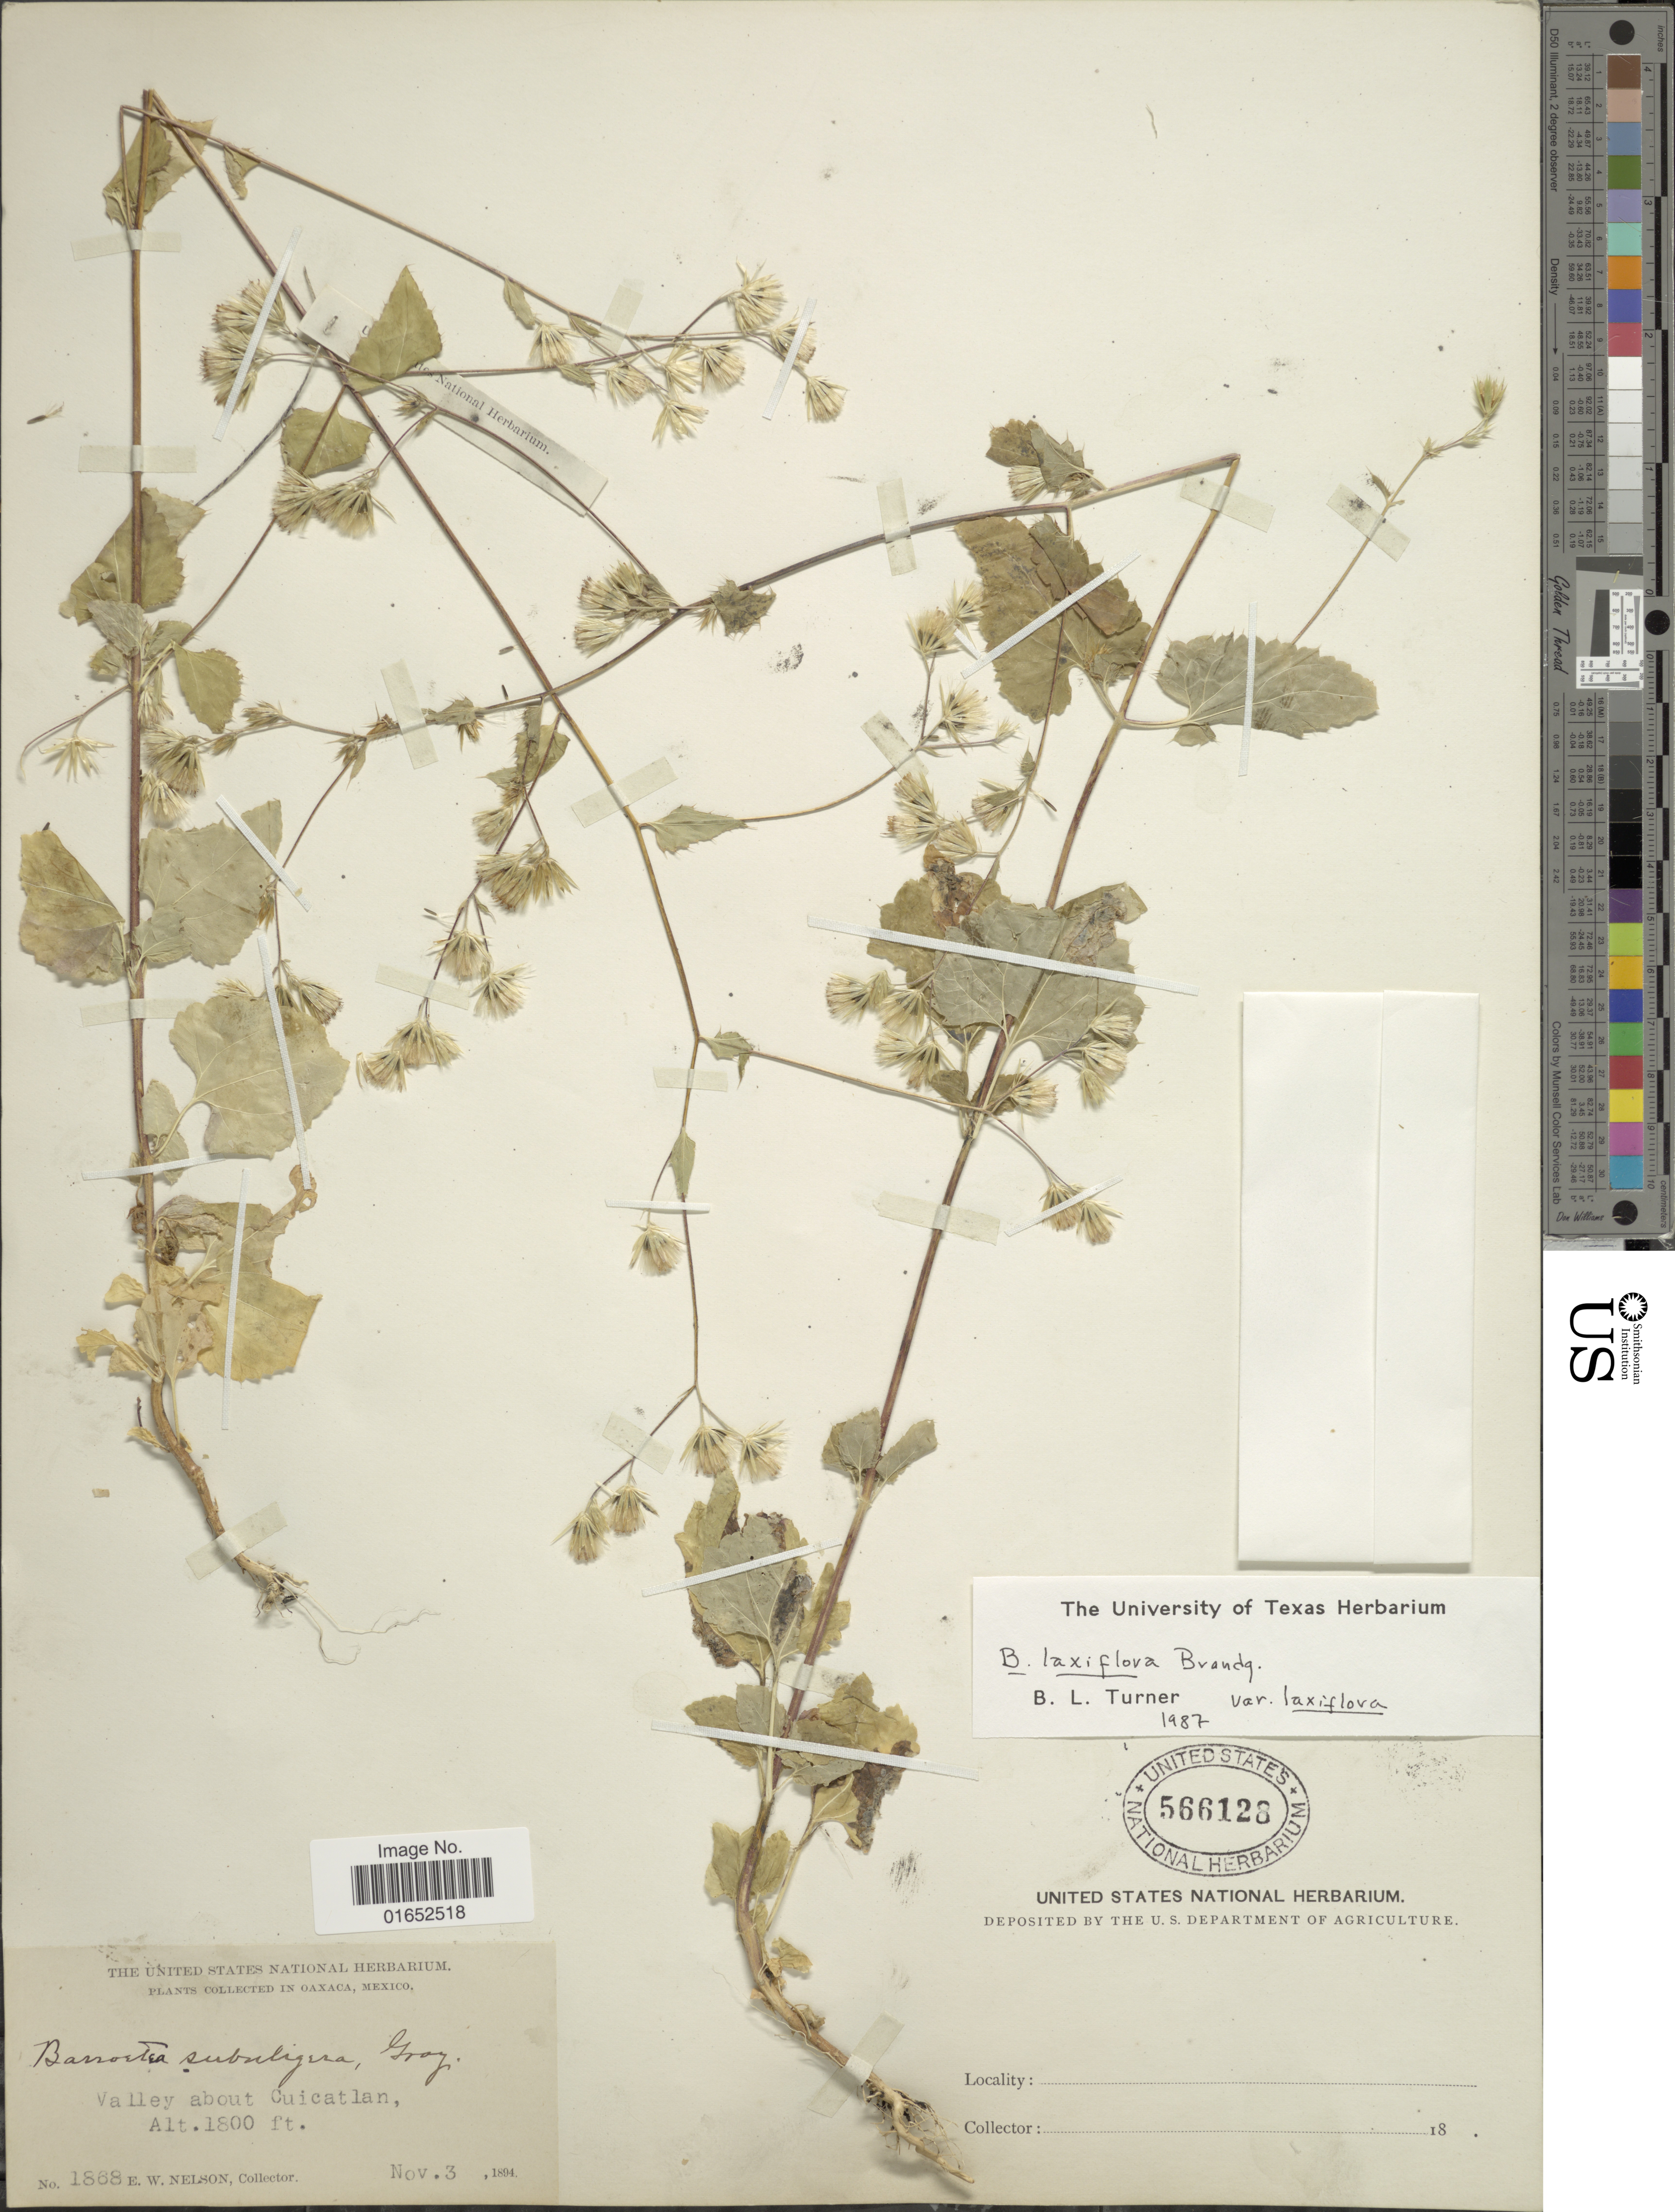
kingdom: Plantae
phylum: Tracheophyta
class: Magnoliopsida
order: Asterales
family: Asteraceae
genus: Barroetea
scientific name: Barroetea laxiflora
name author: Brandegee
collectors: E. W. Nelson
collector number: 1868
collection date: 1894-11-03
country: Mexico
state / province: Oaxaca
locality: Valley about Cuicatlan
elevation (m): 549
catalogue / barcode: US 566128